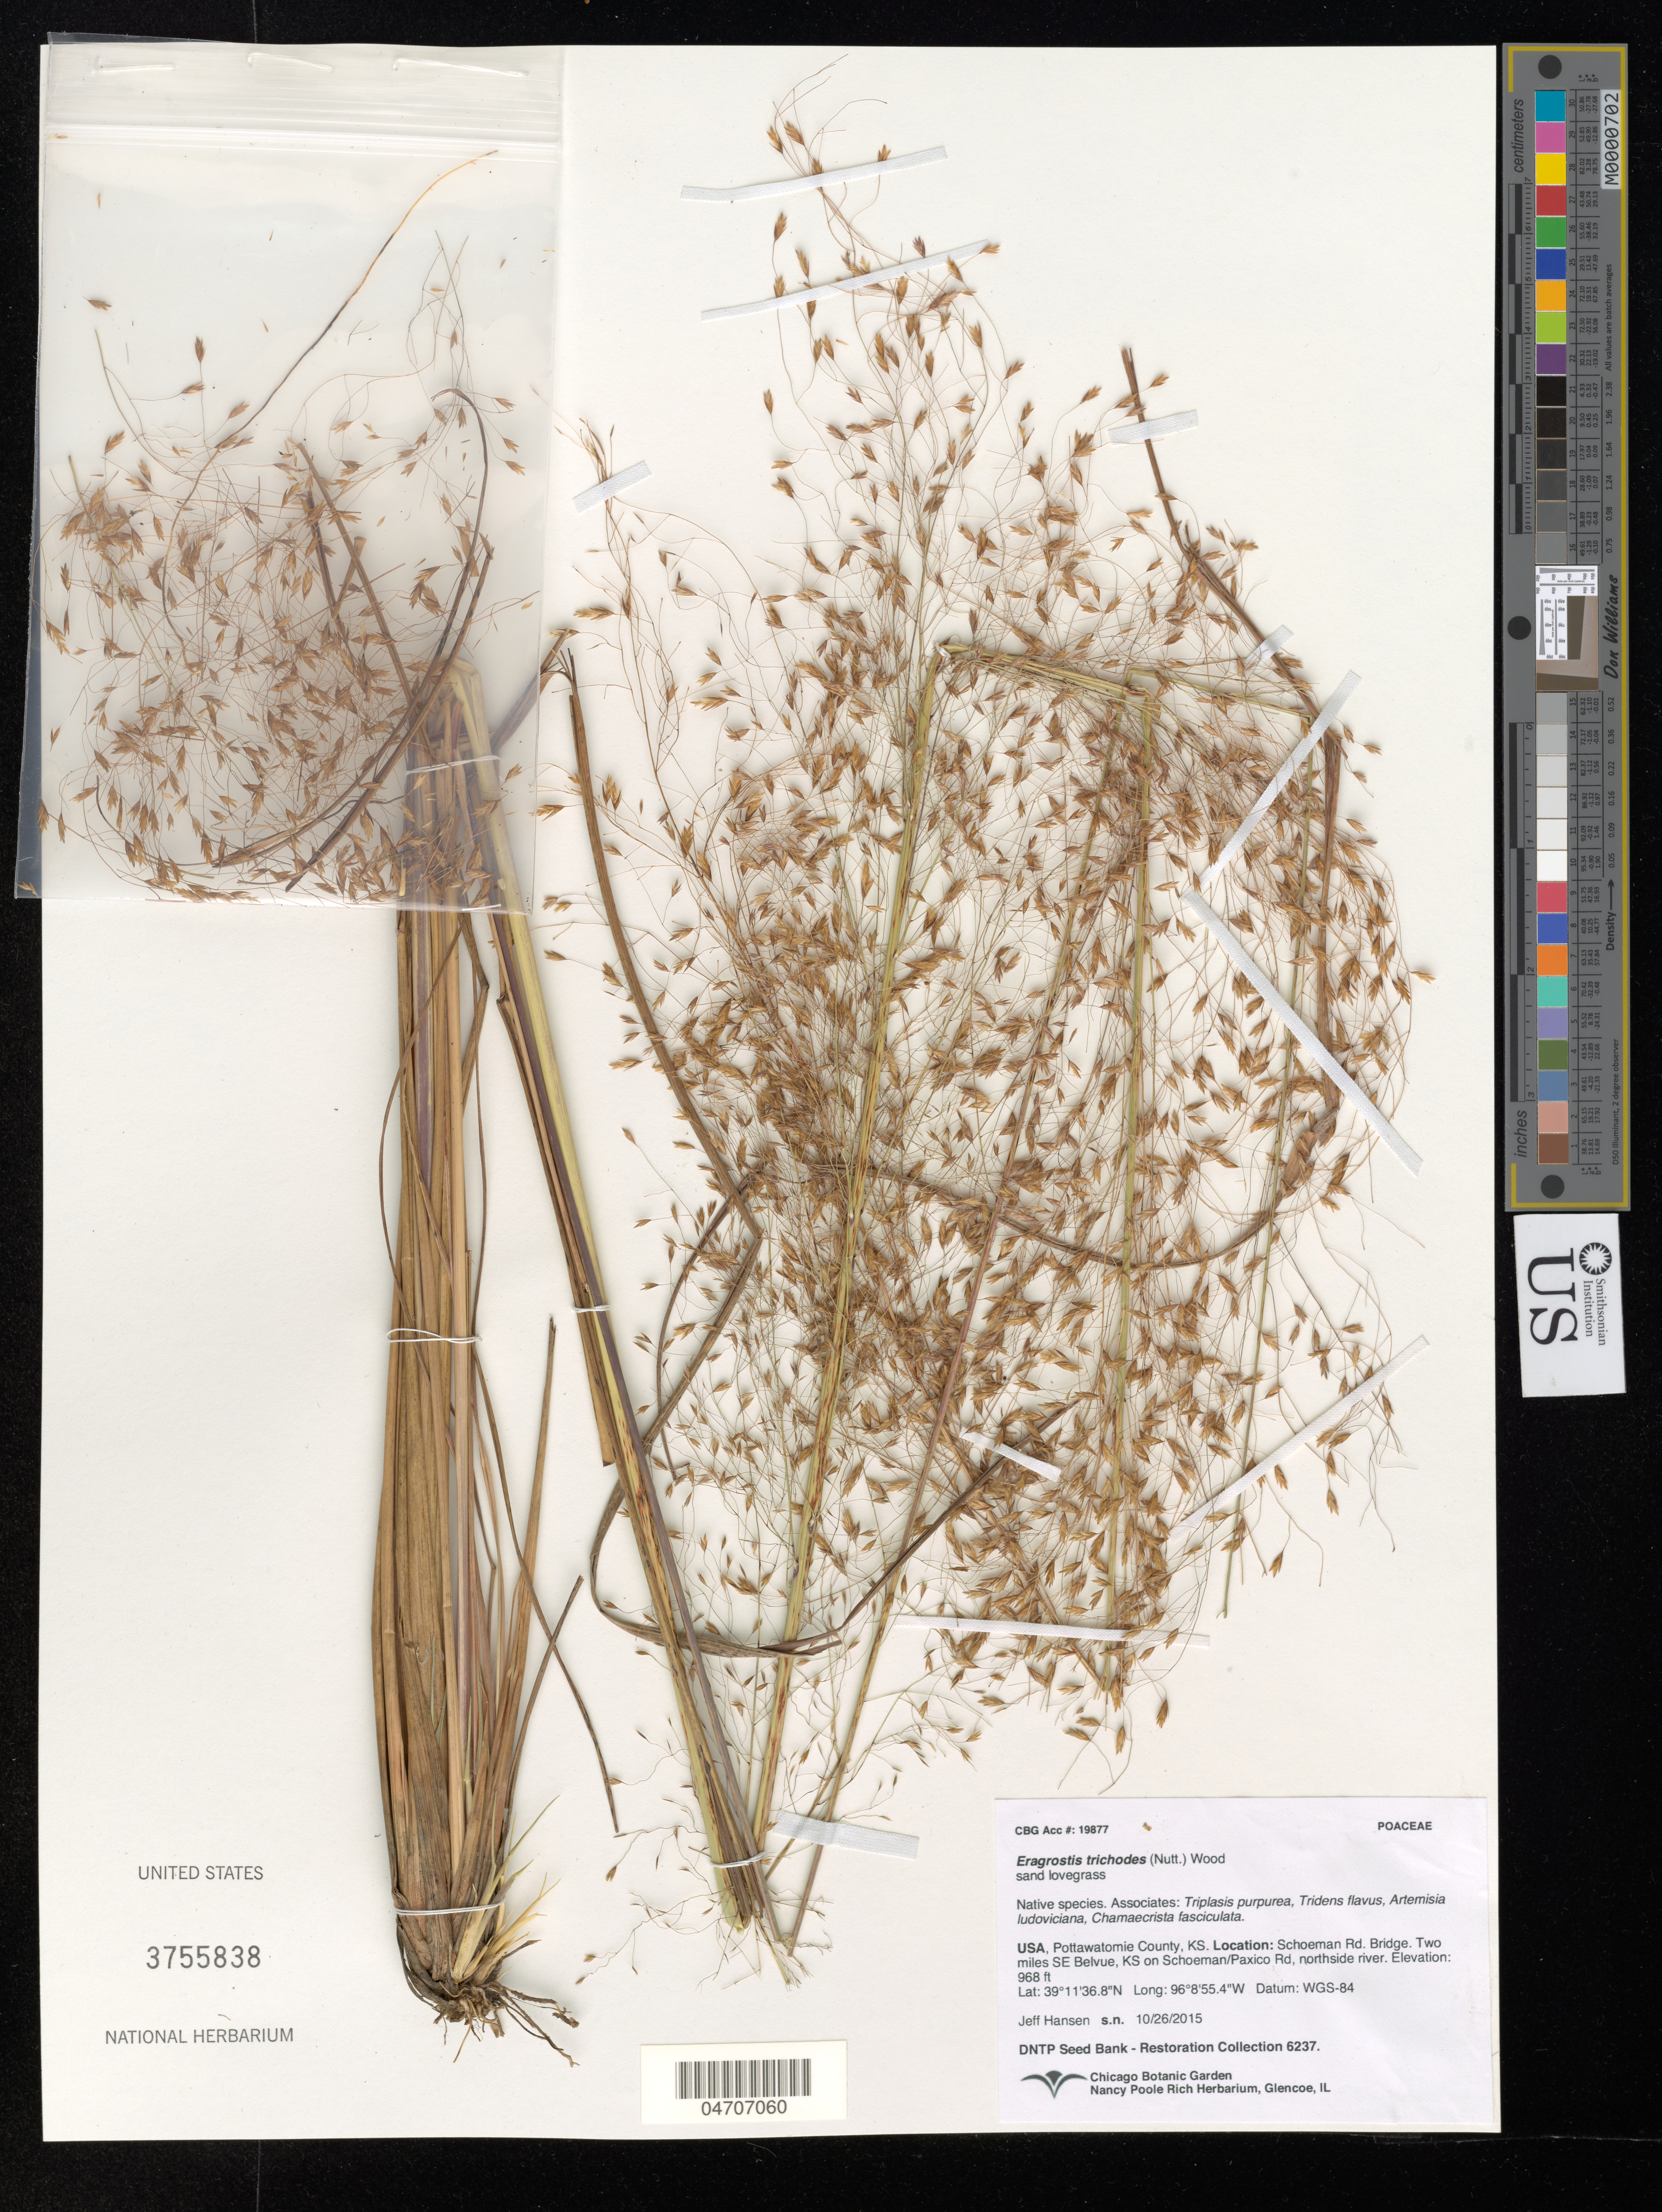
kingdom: Plantae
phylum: Tracheophyta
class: Liliopsida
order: Poales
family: Poaceae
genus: Eragrostis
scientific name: Eragrostis trichodes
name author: (Nutt.) Alph. Wood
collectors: J. Hansen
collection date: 2015-10-26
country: United States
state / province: Kansas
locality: Pottawatomie County. Schoeman Rd. Bridge. Two miles SE Belvue, KS on Schoeman/Paxico Rd, northside river.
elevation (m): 295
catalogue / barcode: US 3755838